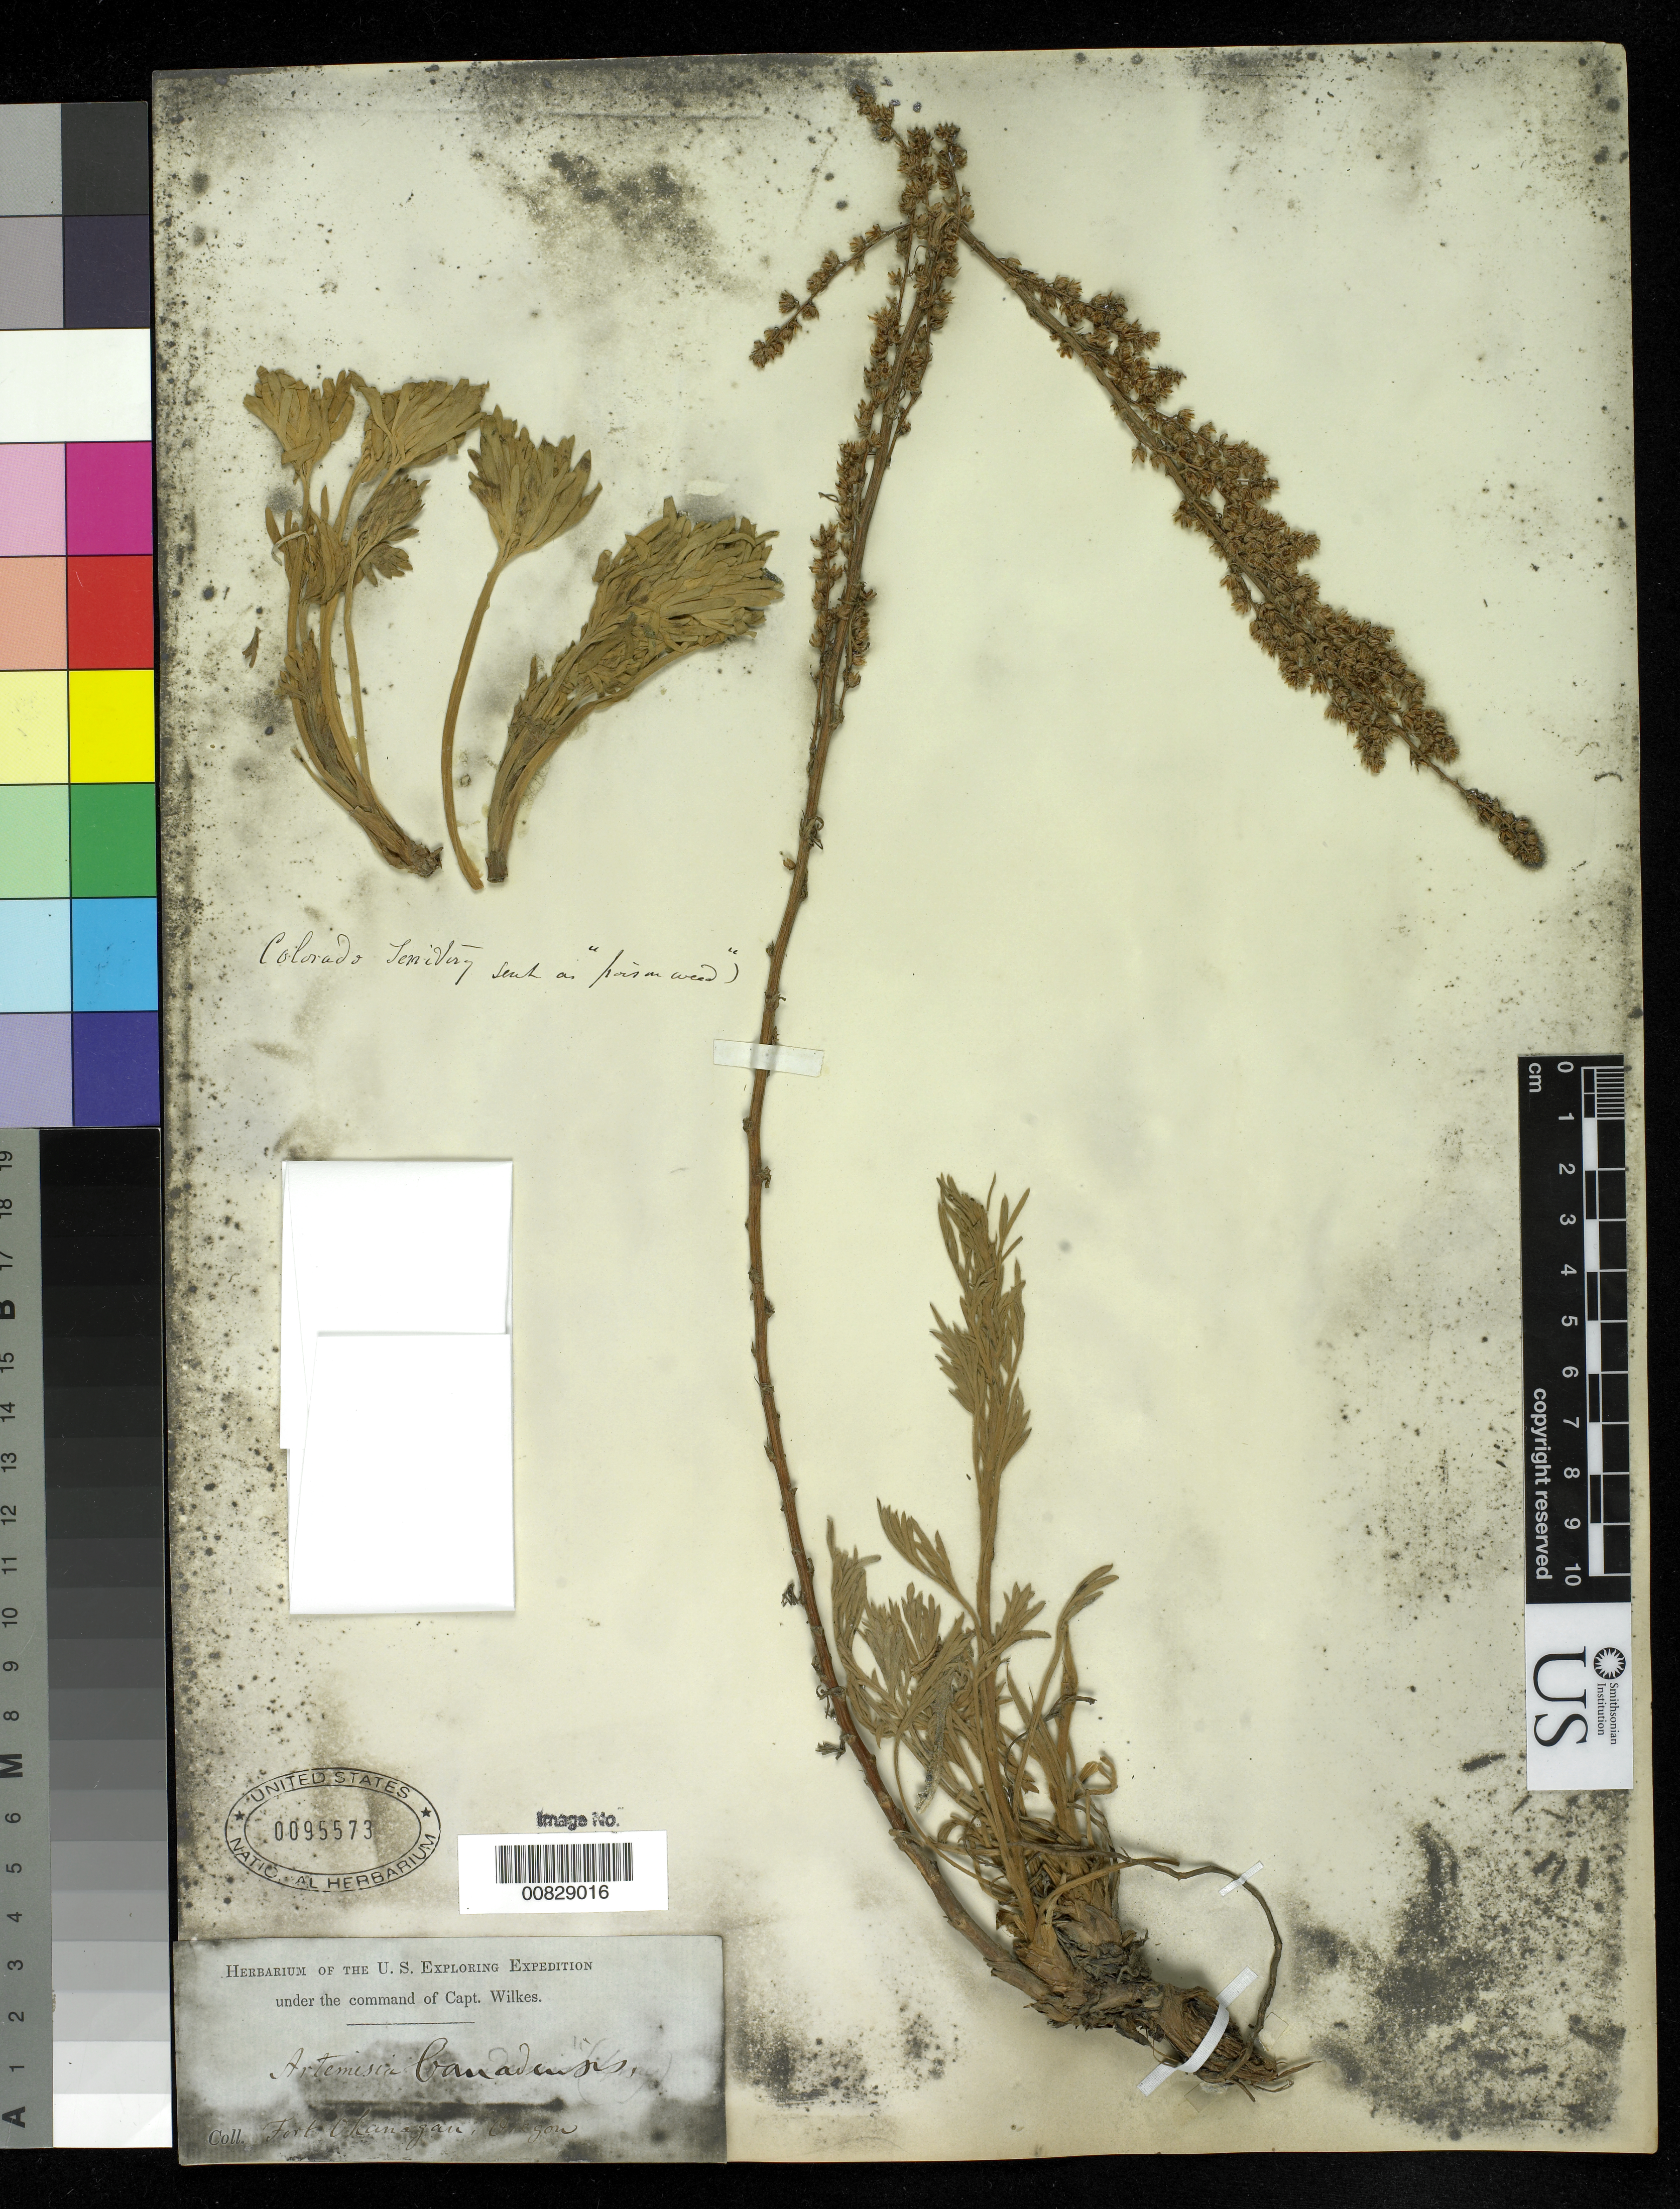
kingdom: Plantae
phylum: Tracheophyta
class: Magnoliopsida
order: Asterales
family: Asteraceae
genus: Artemisia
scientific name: Artemisia comporum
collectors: Wilkes Explor. Exped.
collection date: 1838/1842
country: United States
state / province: Oregon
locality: Fort Okanagan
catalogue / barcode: US 95573